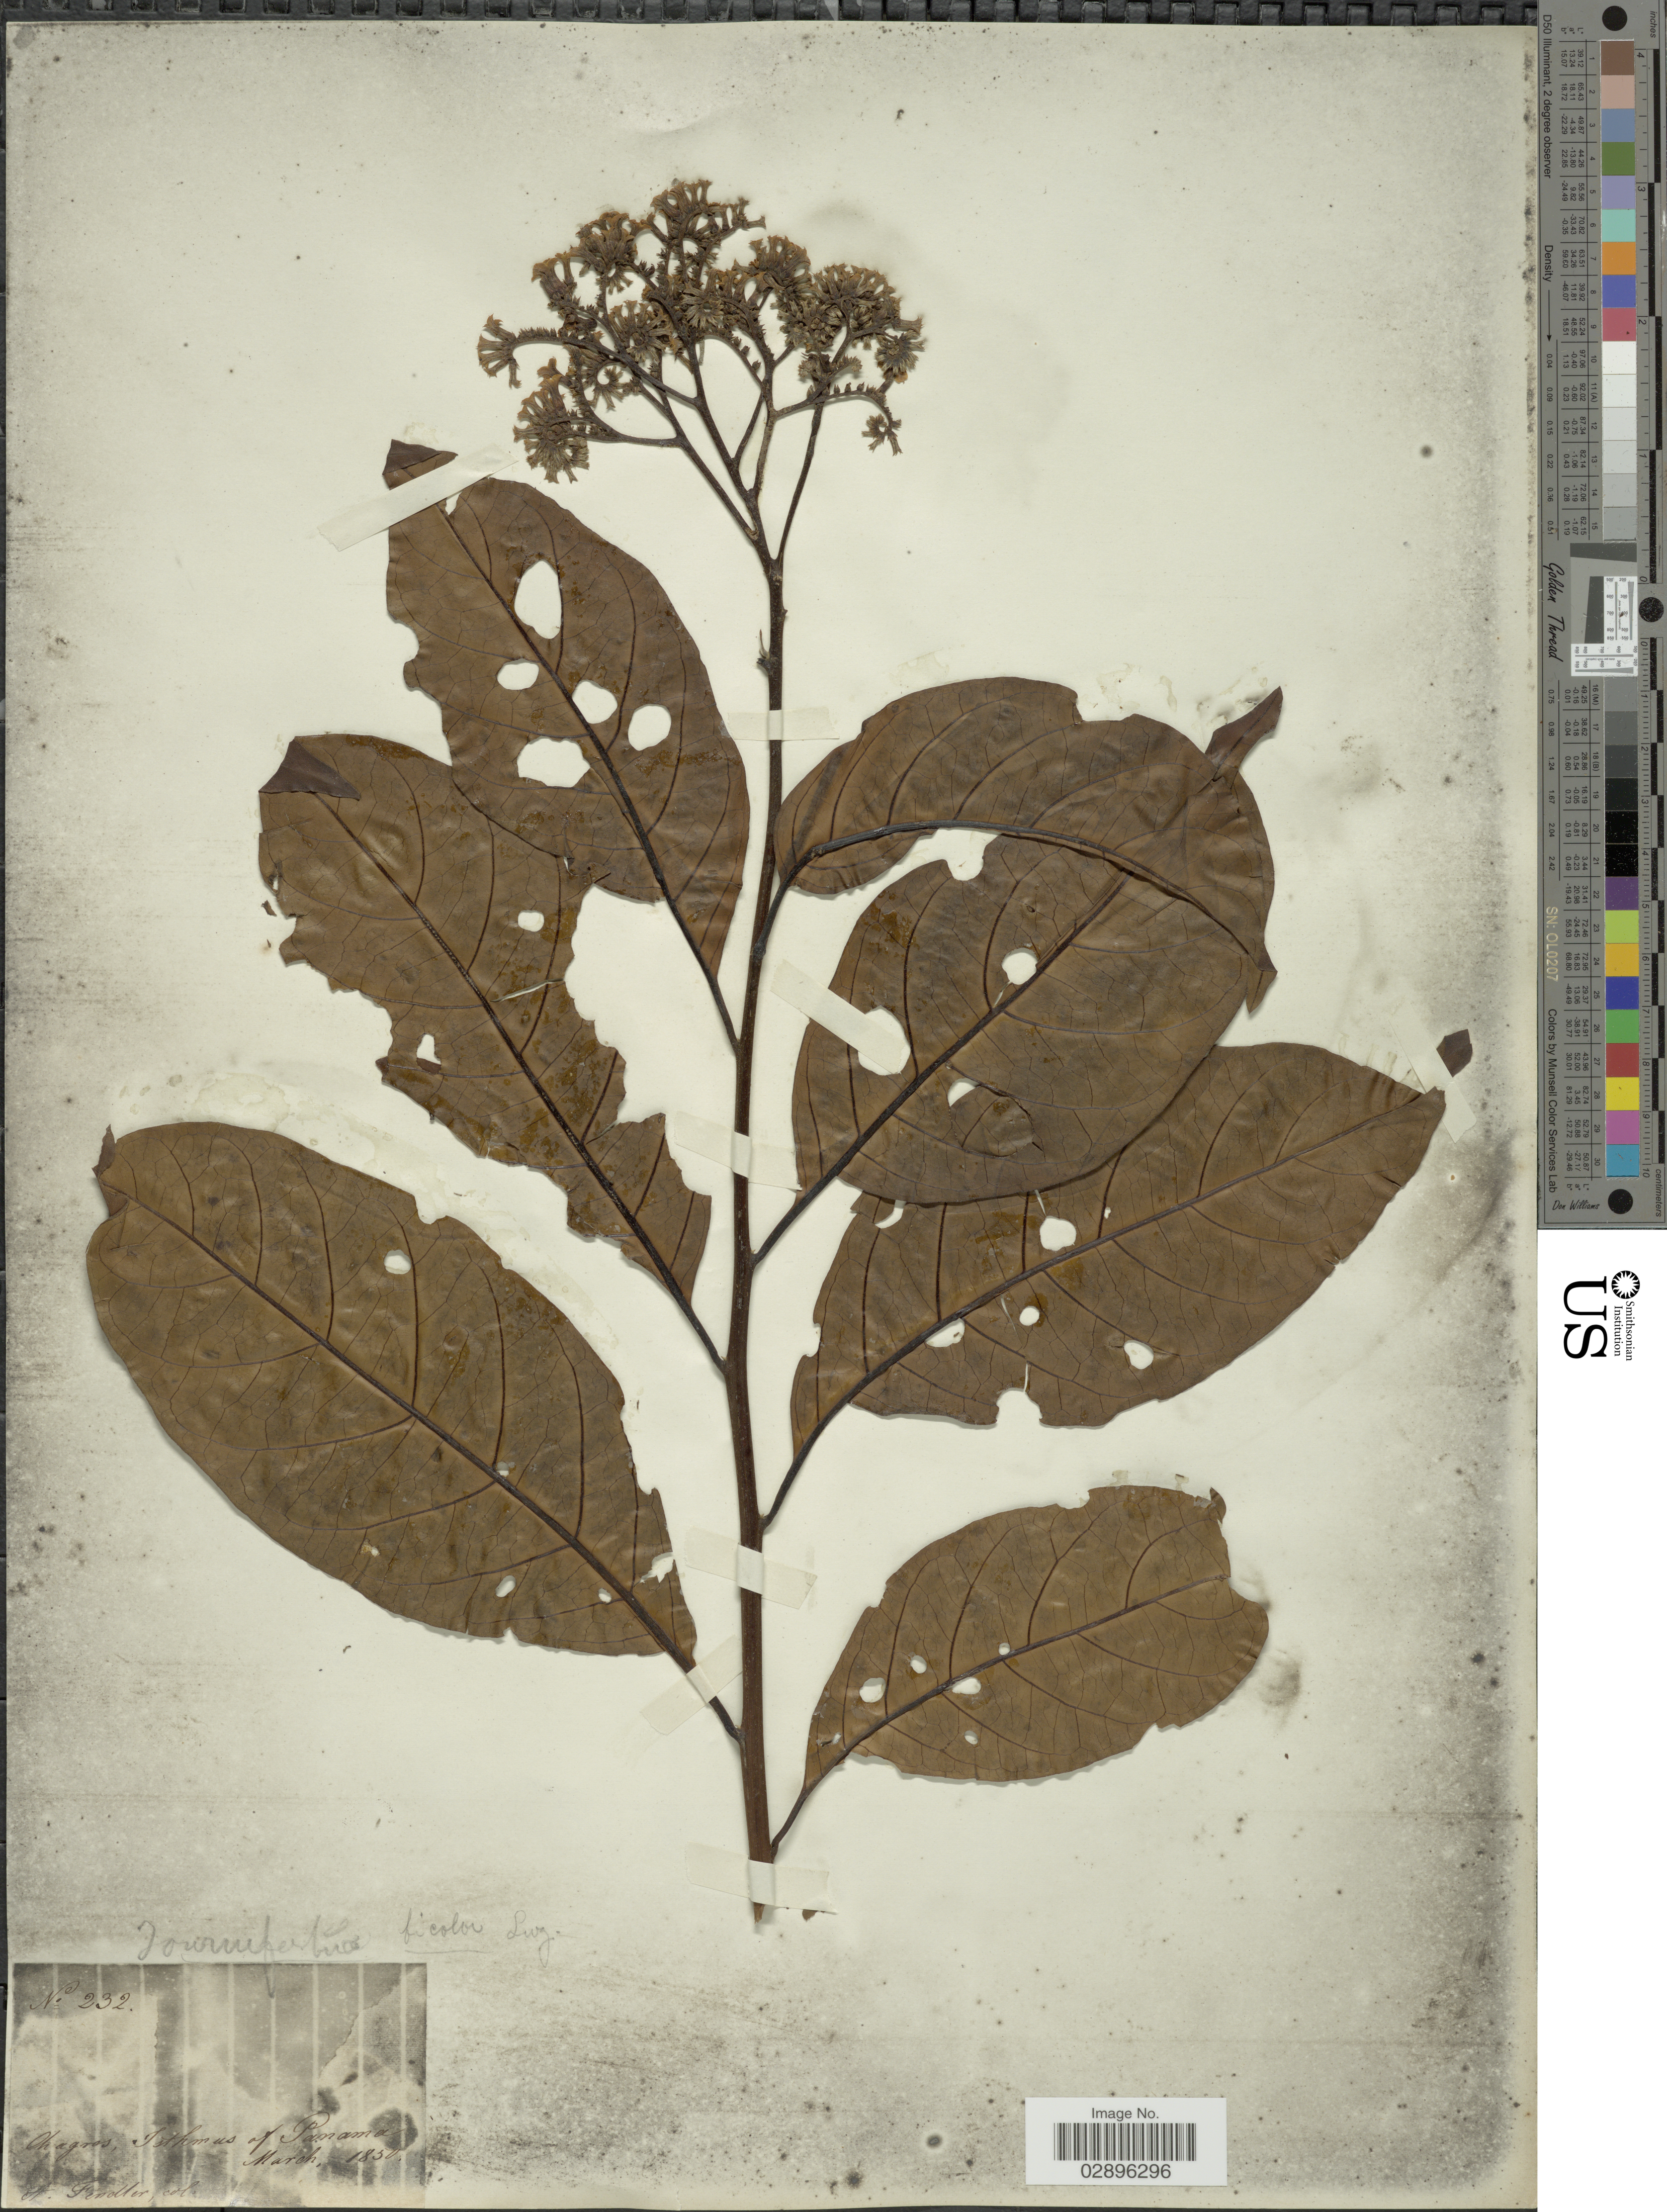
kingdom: Plantae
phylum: Tracheophyta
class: Magnoliopsida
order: Boraginales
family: Heliotropiaceae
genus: Tournefortia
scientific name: Tournefortia bicolor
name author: Sw.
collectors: A. Fendler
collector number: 232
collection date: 1850-03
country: Panama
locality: Chagres, Isthmus of Panama.